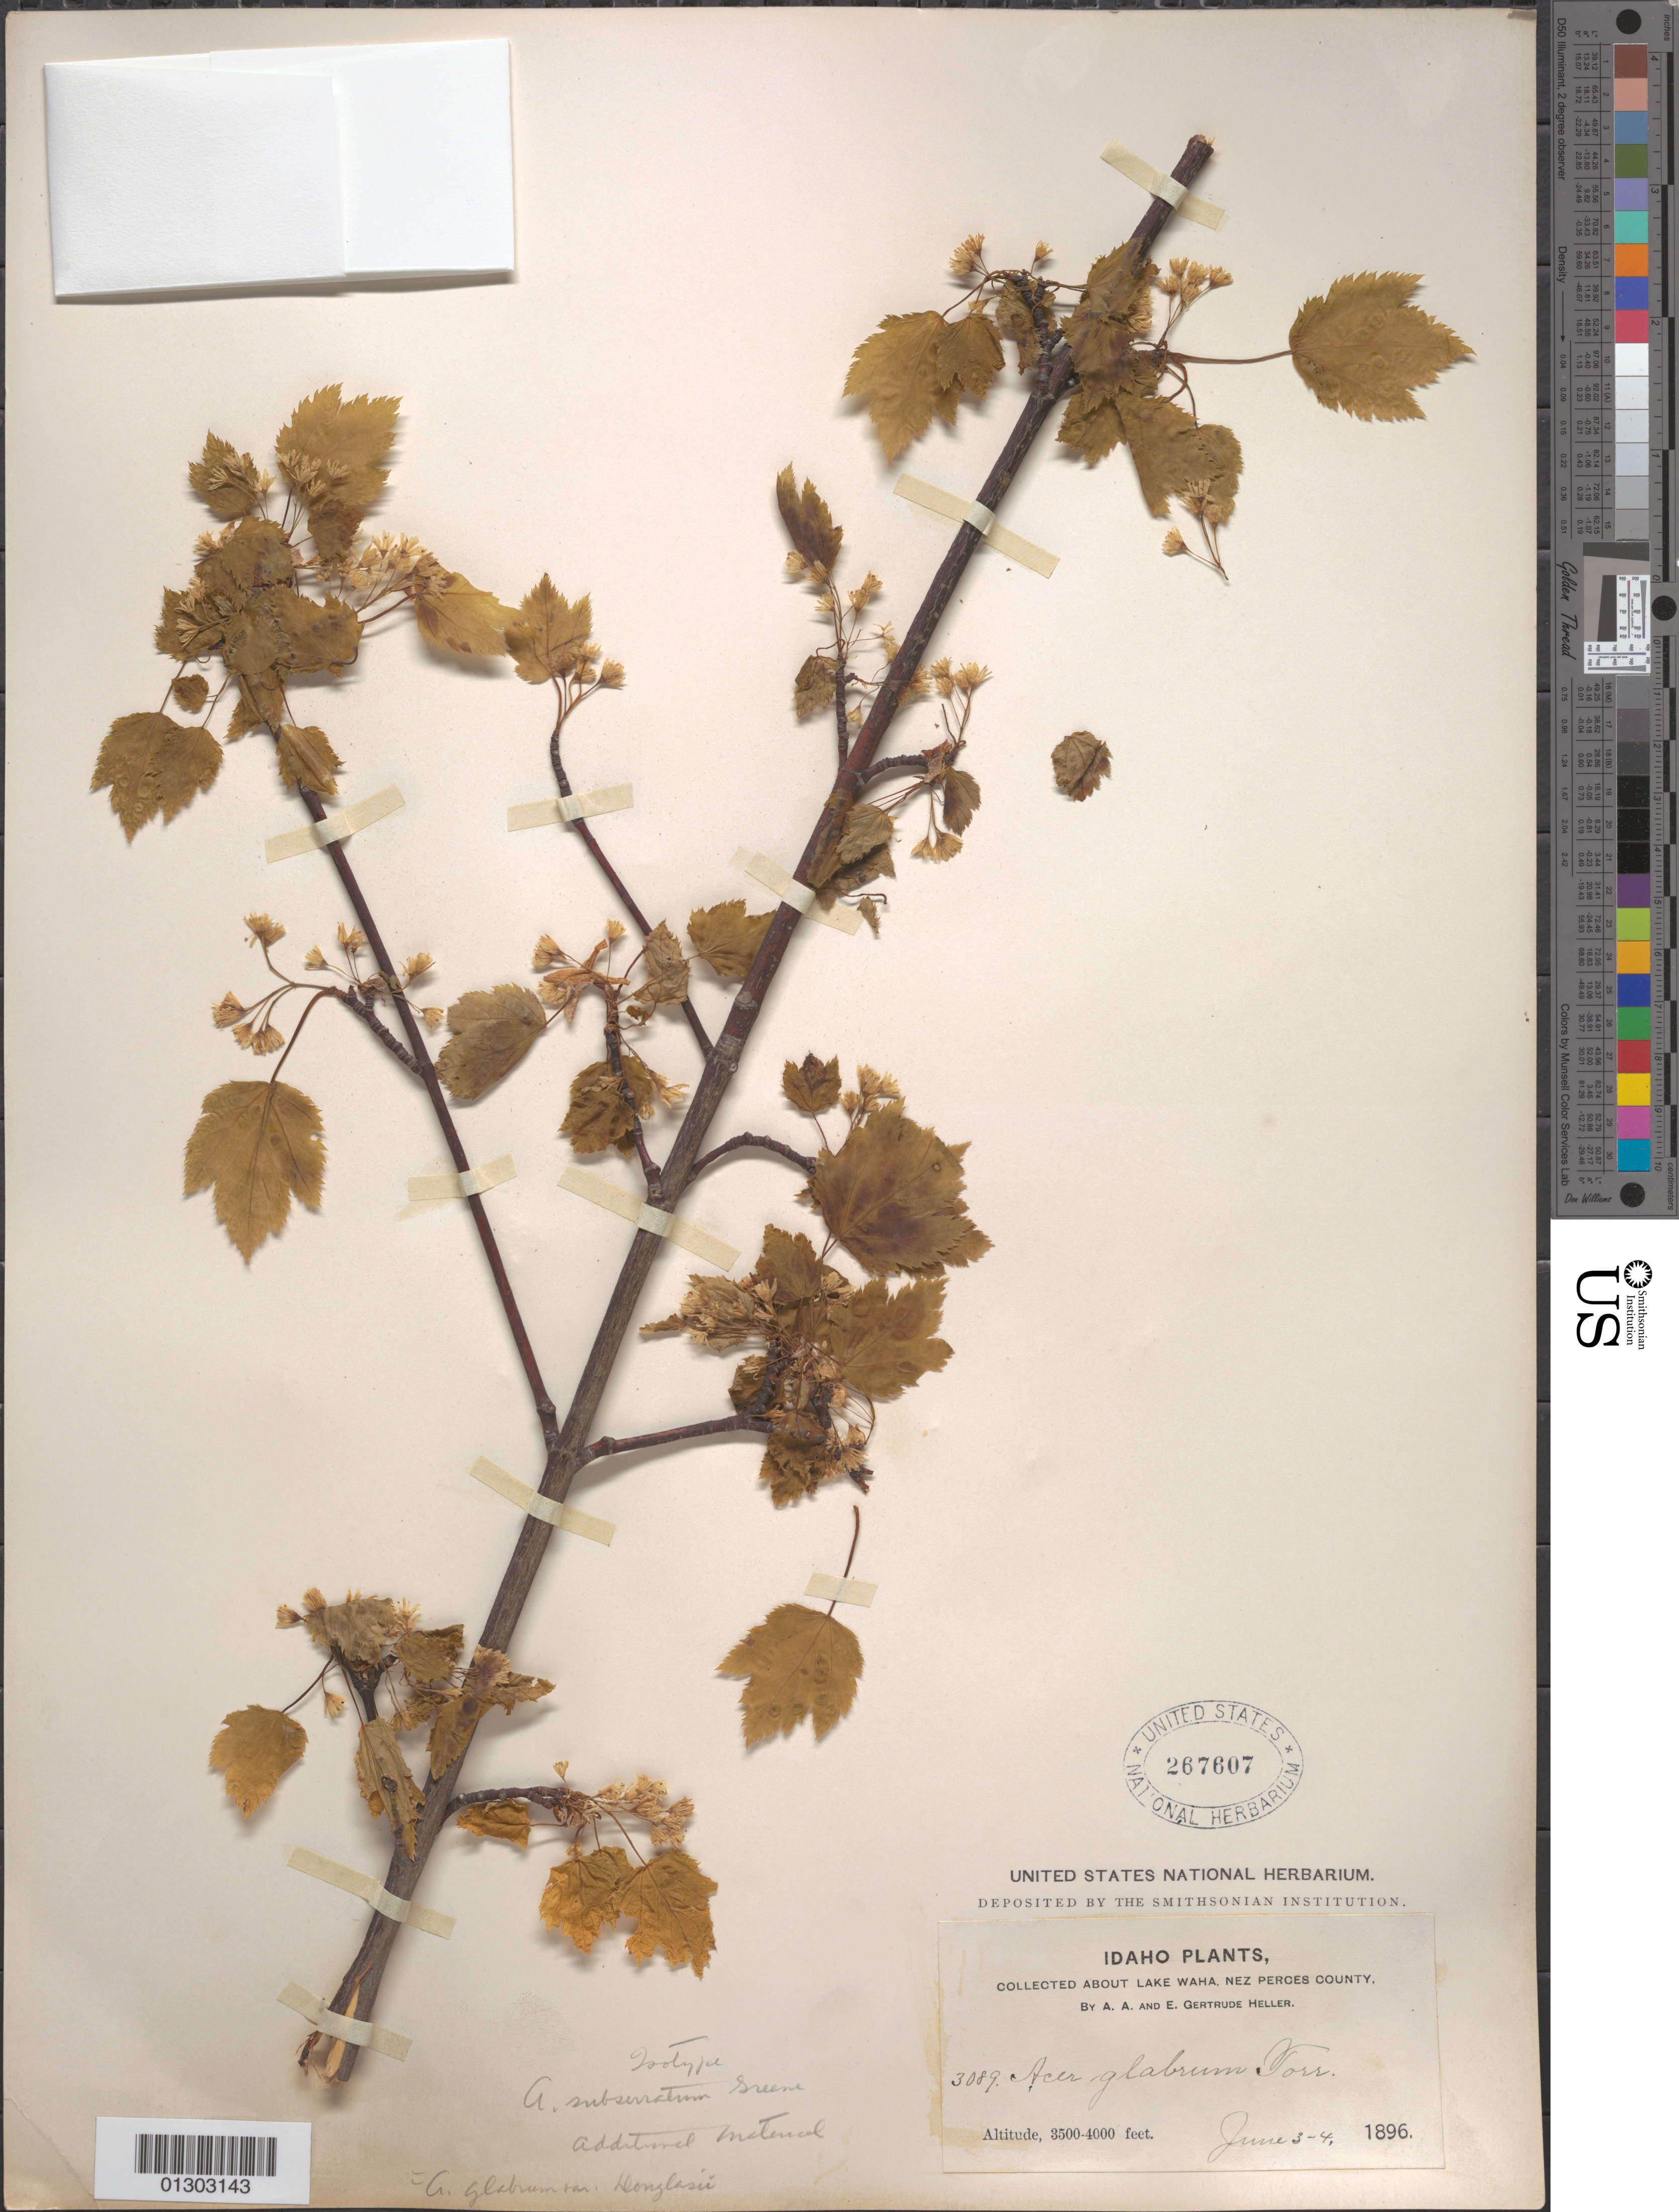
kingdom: Plantae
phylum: Tracheophyta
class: Magnoliopsida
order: Sapindales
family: Sapindaceae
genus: Acer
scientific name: Acer glabrum var. douglasii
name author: (Hook.) Dippel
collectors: A. A. Heller & E. G. Heller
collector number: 3089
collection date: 1896-06-03/1896-06-04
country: United States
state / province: Idaho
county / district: Nez Perce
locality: Nez Perce County, Lake Waha.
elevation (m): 1067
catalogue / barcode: US 267607